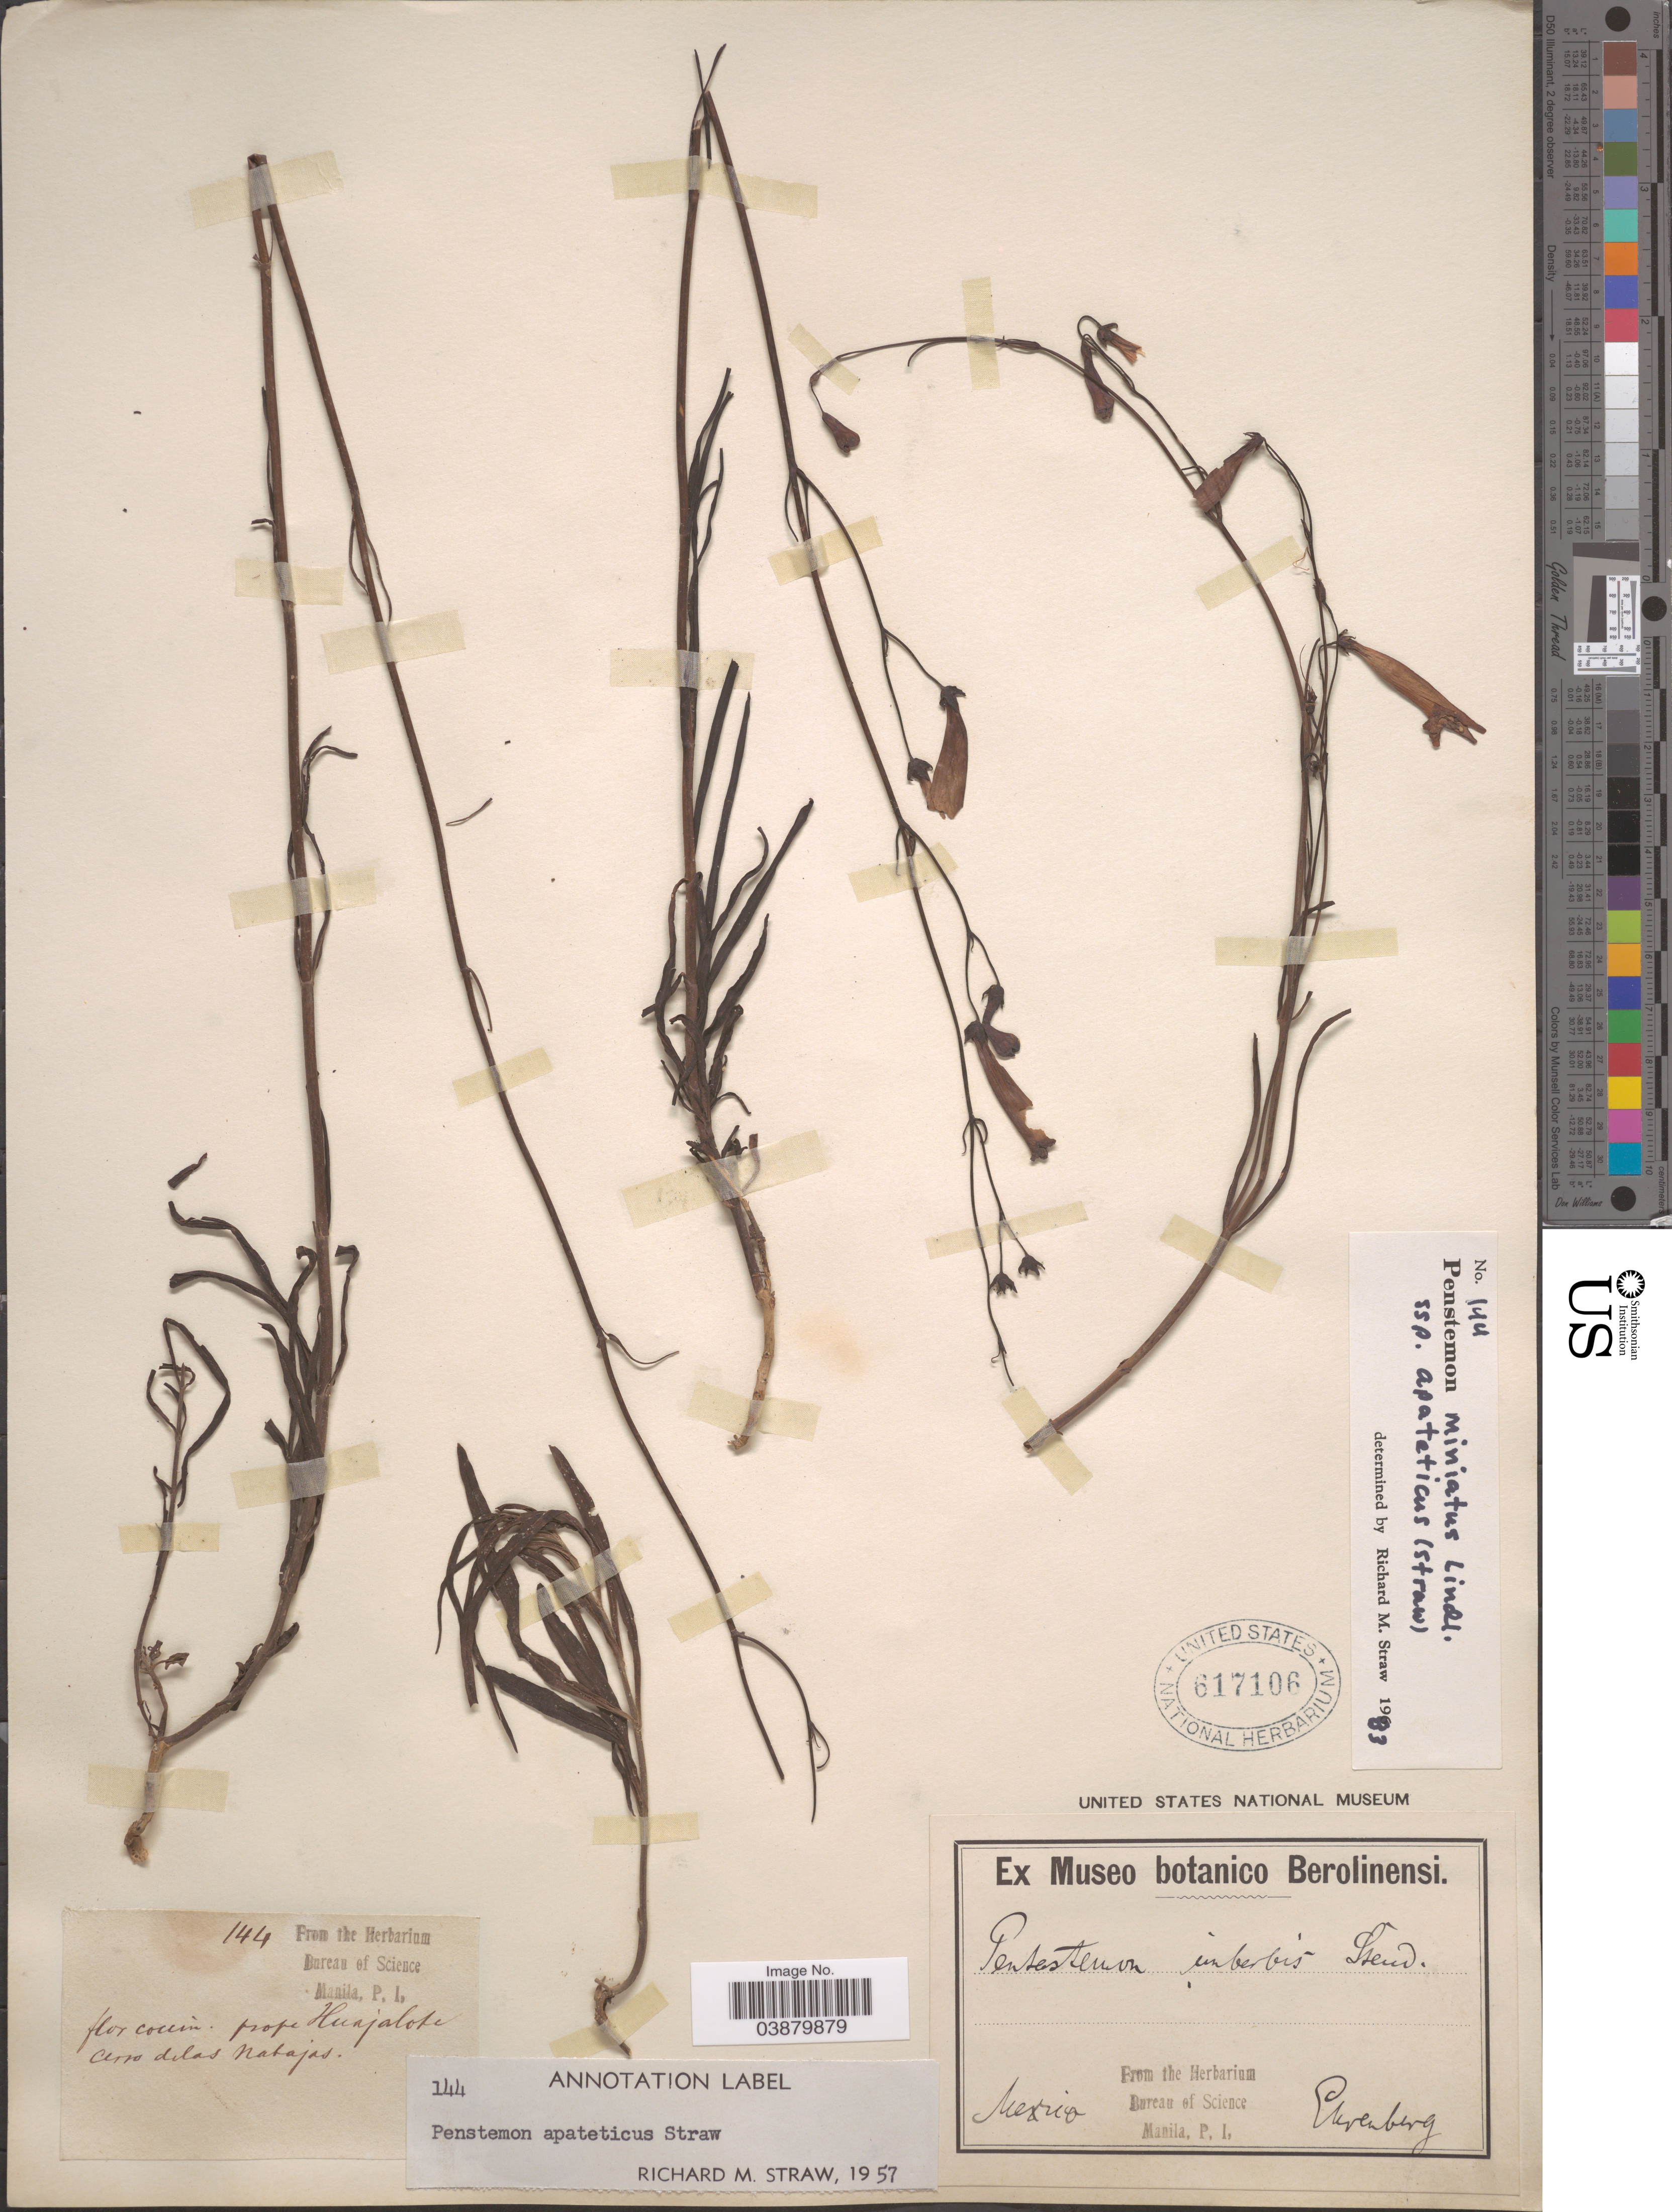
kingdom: Plantae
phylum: Tracheophyta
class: Magnoliopsida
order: Lamiales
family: Plantaginaceae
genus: Penstemon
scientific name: Penstemon miniatus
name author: Lindl.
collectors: -. Ehrenberg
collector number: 144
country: Mexico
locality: Prope Huijolotes. Cerro de las Natajas.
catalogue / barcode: US 617106